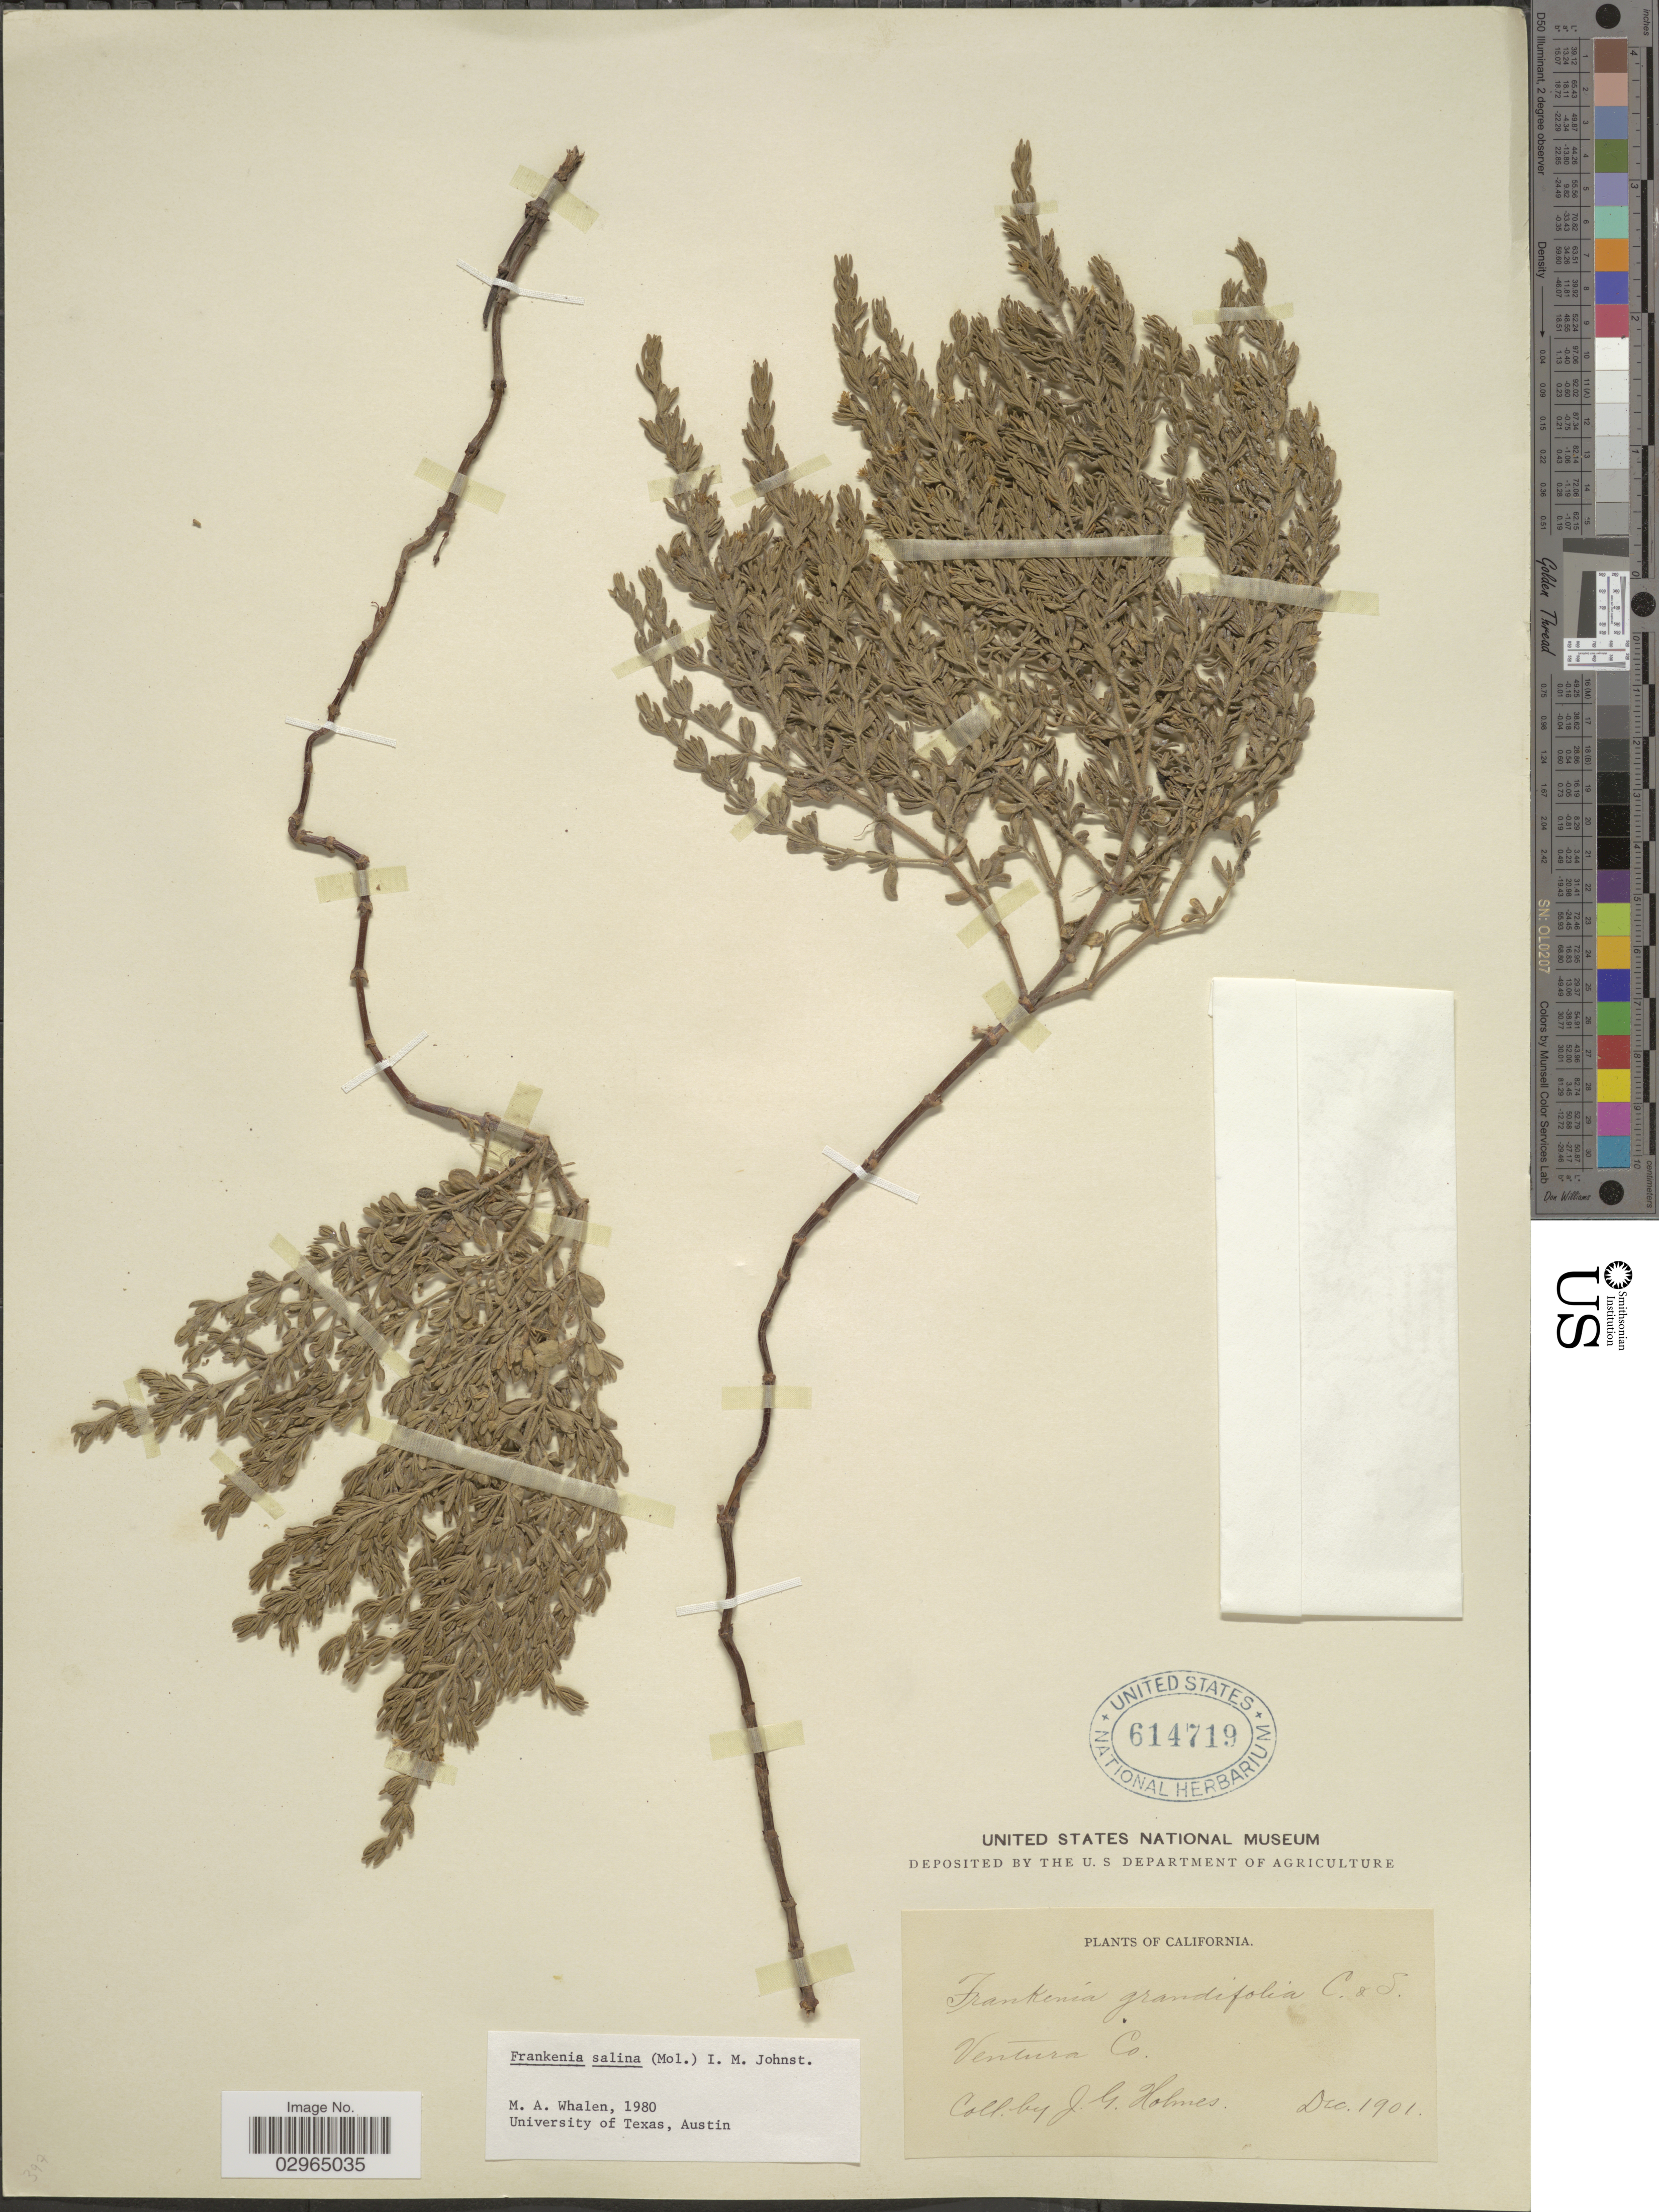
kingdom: Plantae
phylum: Tracheophyta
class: Magnoliopsida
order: Caryophyllales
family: Frankeniaceae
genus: Frankenia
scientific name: Frankenia salina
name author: (Molina) I.M. Johnst.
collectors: J. Holmes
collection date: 1901-12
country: United States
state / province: California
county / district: Ventura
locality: Ventura Co.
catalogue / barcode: US 614719